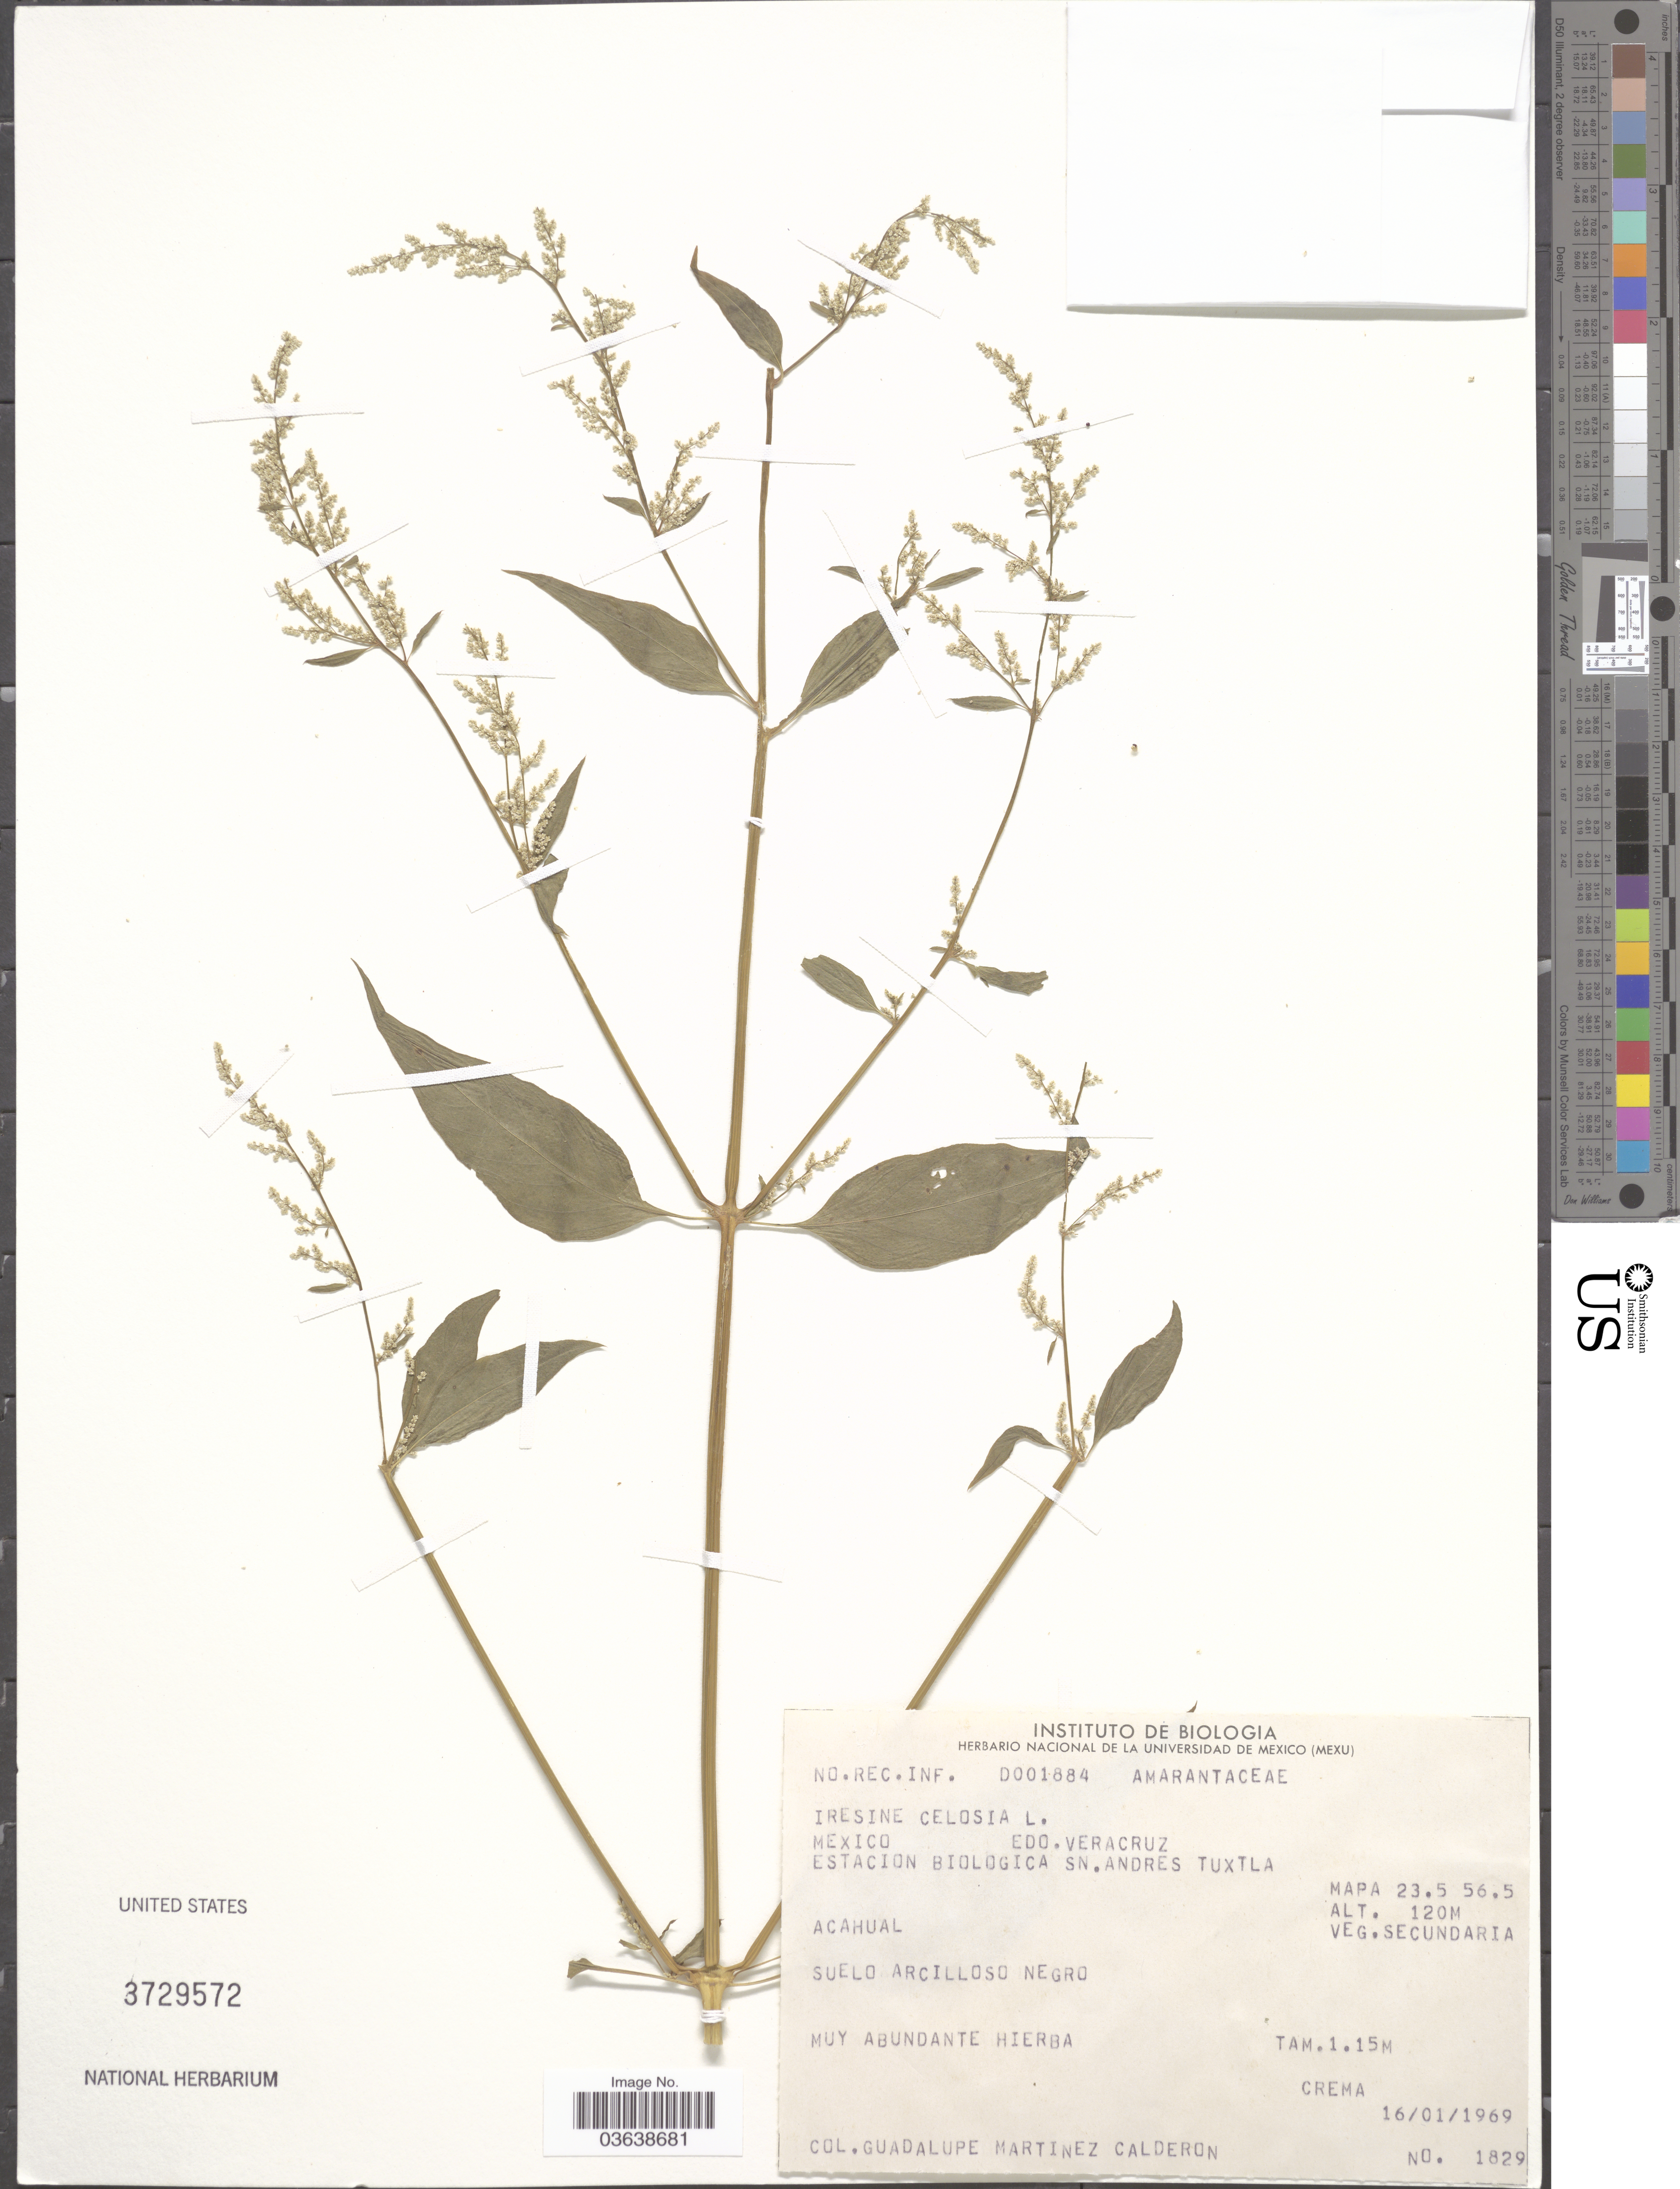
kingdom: Plantae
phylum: Tracheophyta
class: Magnoliopsida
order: Caryophyllales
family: Amaranthaceae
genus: Iresine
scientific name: Iresine celosia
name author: L.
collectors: G. Martinez-C.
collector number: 1829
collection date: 1969-01-16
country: Mexico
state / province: Veracruz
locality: Edo. Veracruz. Estacion Biologica Sn. Andres Tuxtla. Mapa 23.5 56.5.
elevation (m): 120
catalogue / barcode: US 3729572